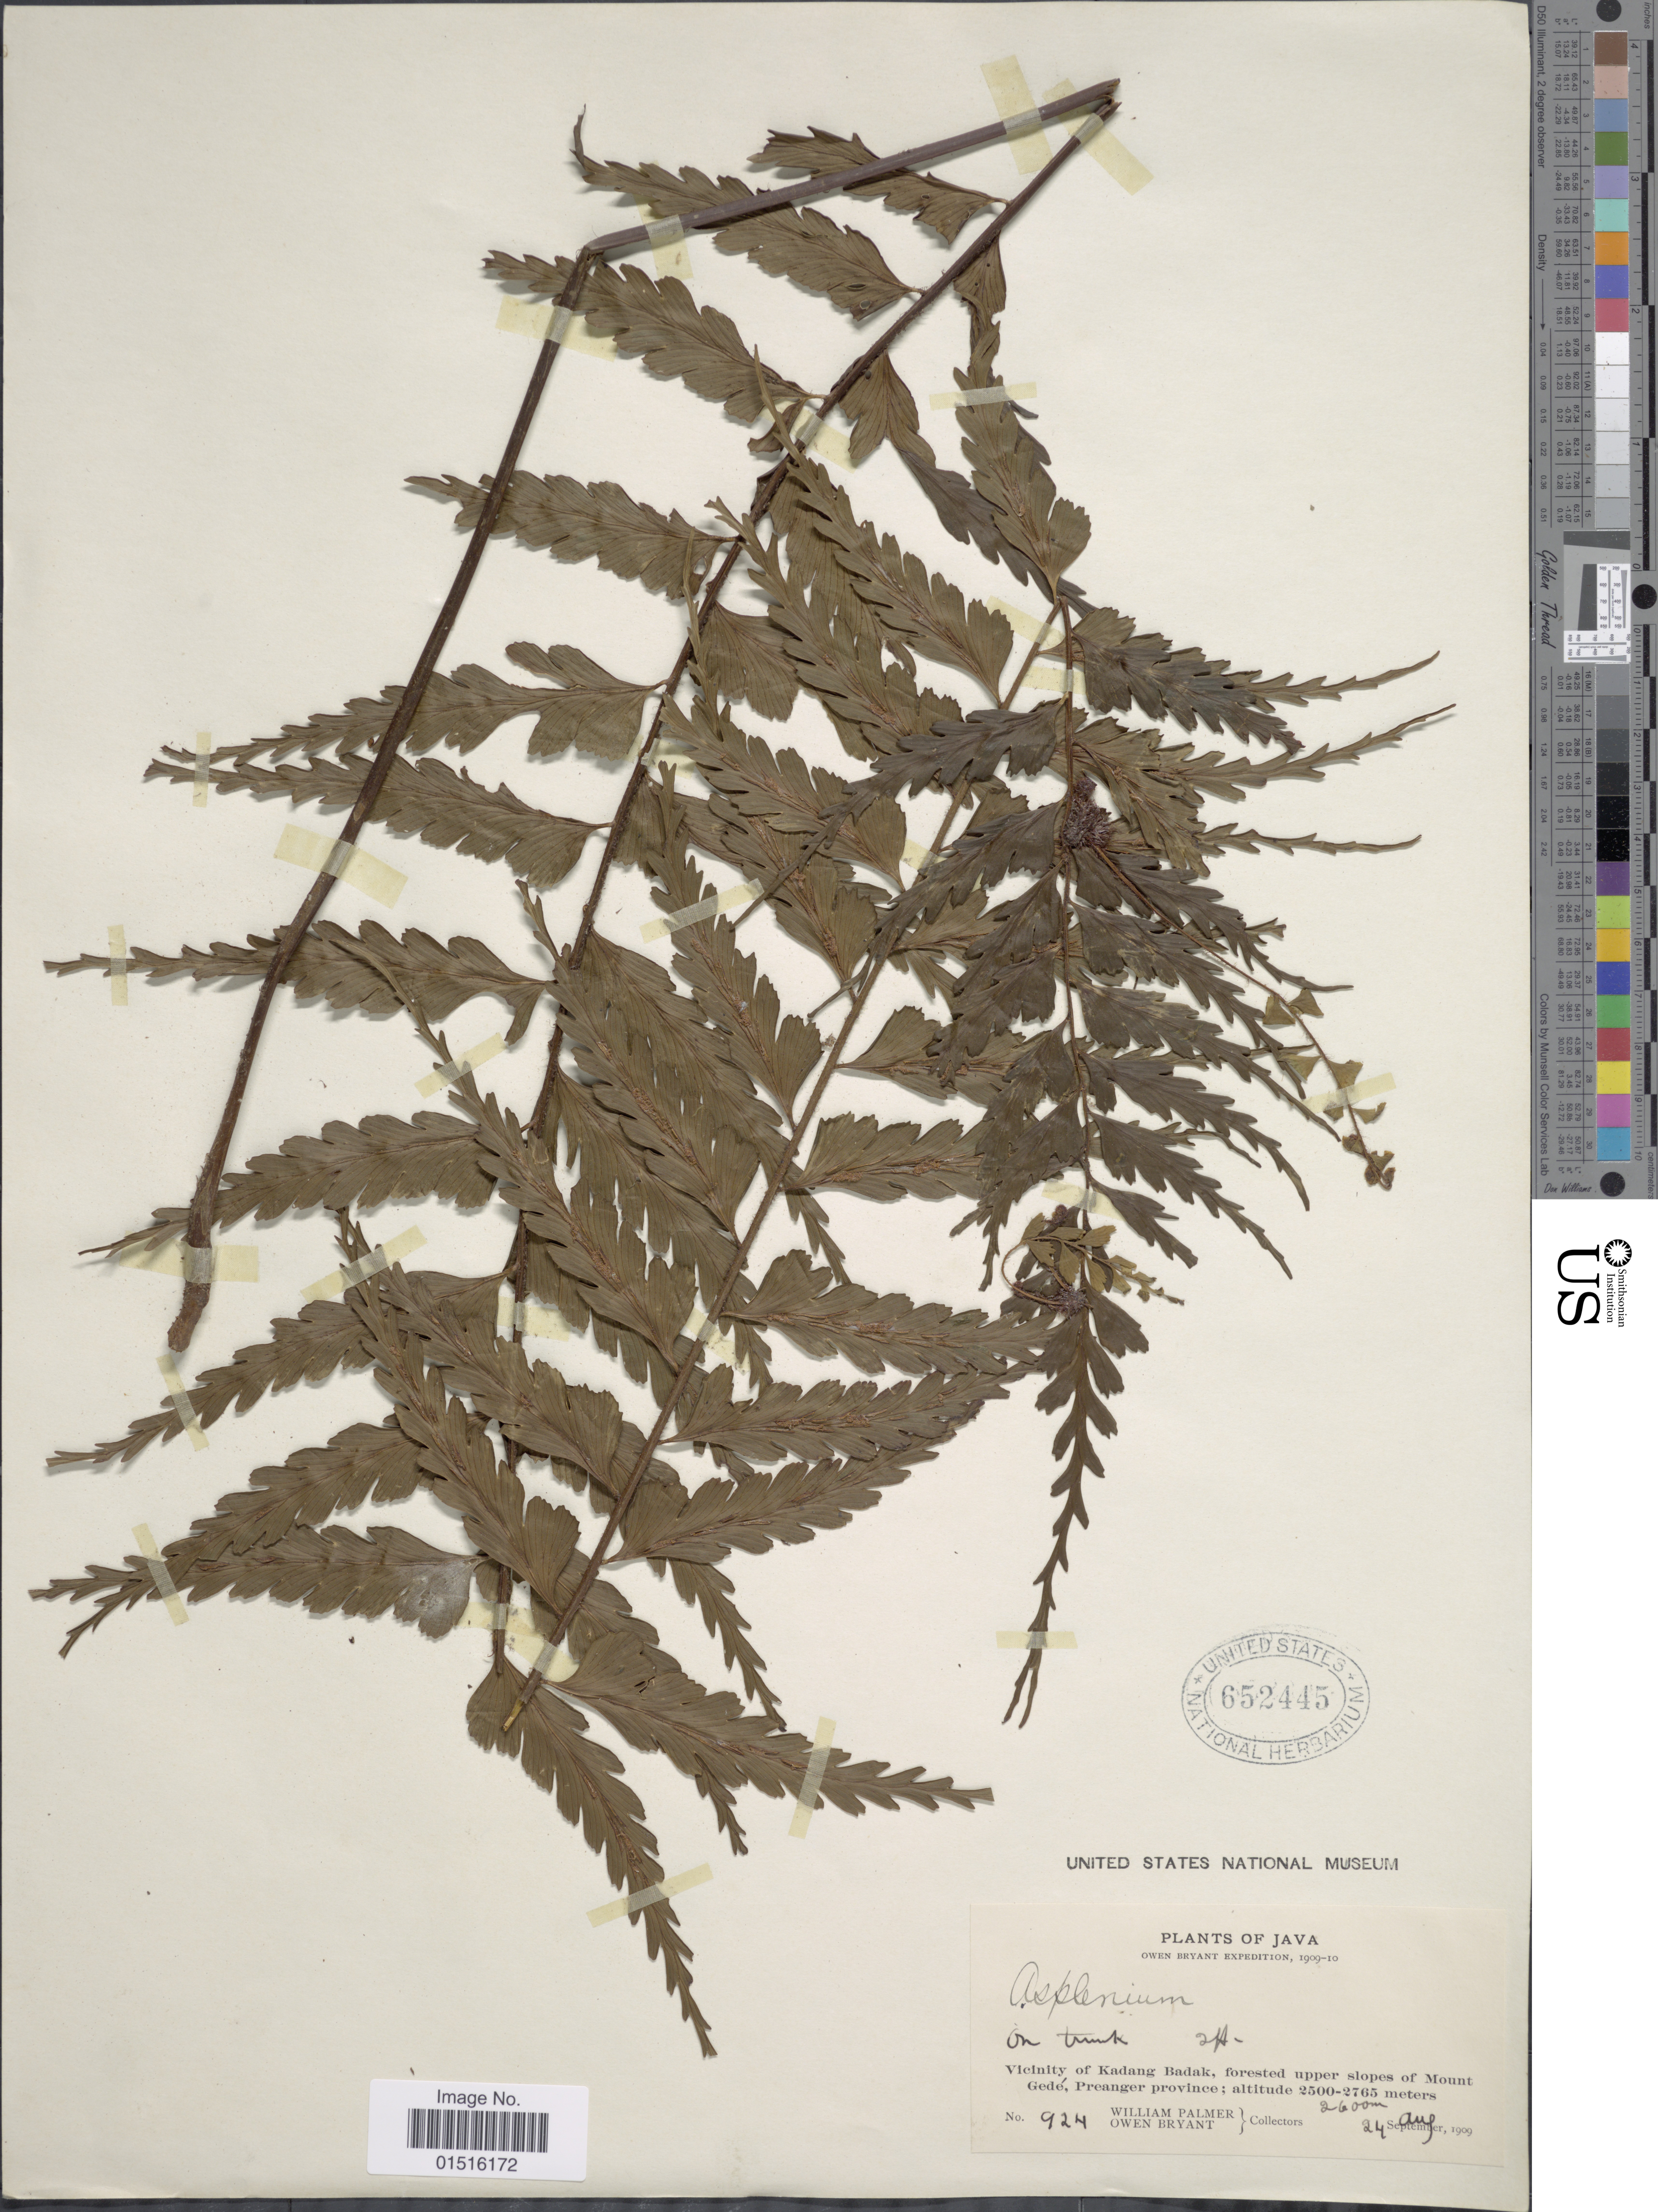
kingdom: Plantae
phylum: Tracheophyta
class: Polypodiopsida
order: Polypodiales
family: Aspleniaceae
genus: Asplenium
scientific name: Asplenium truncatum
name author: Blume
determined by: Salgado, A. E.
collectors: W. Palmer & O. Bryant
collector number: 924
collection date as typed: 24 aug 1909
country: Indonesia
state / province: Java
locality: Vicinity of Kadang Badak, forested upper slopes of Mount Gede, Preanger province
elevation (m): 2600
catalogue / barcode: US 652445